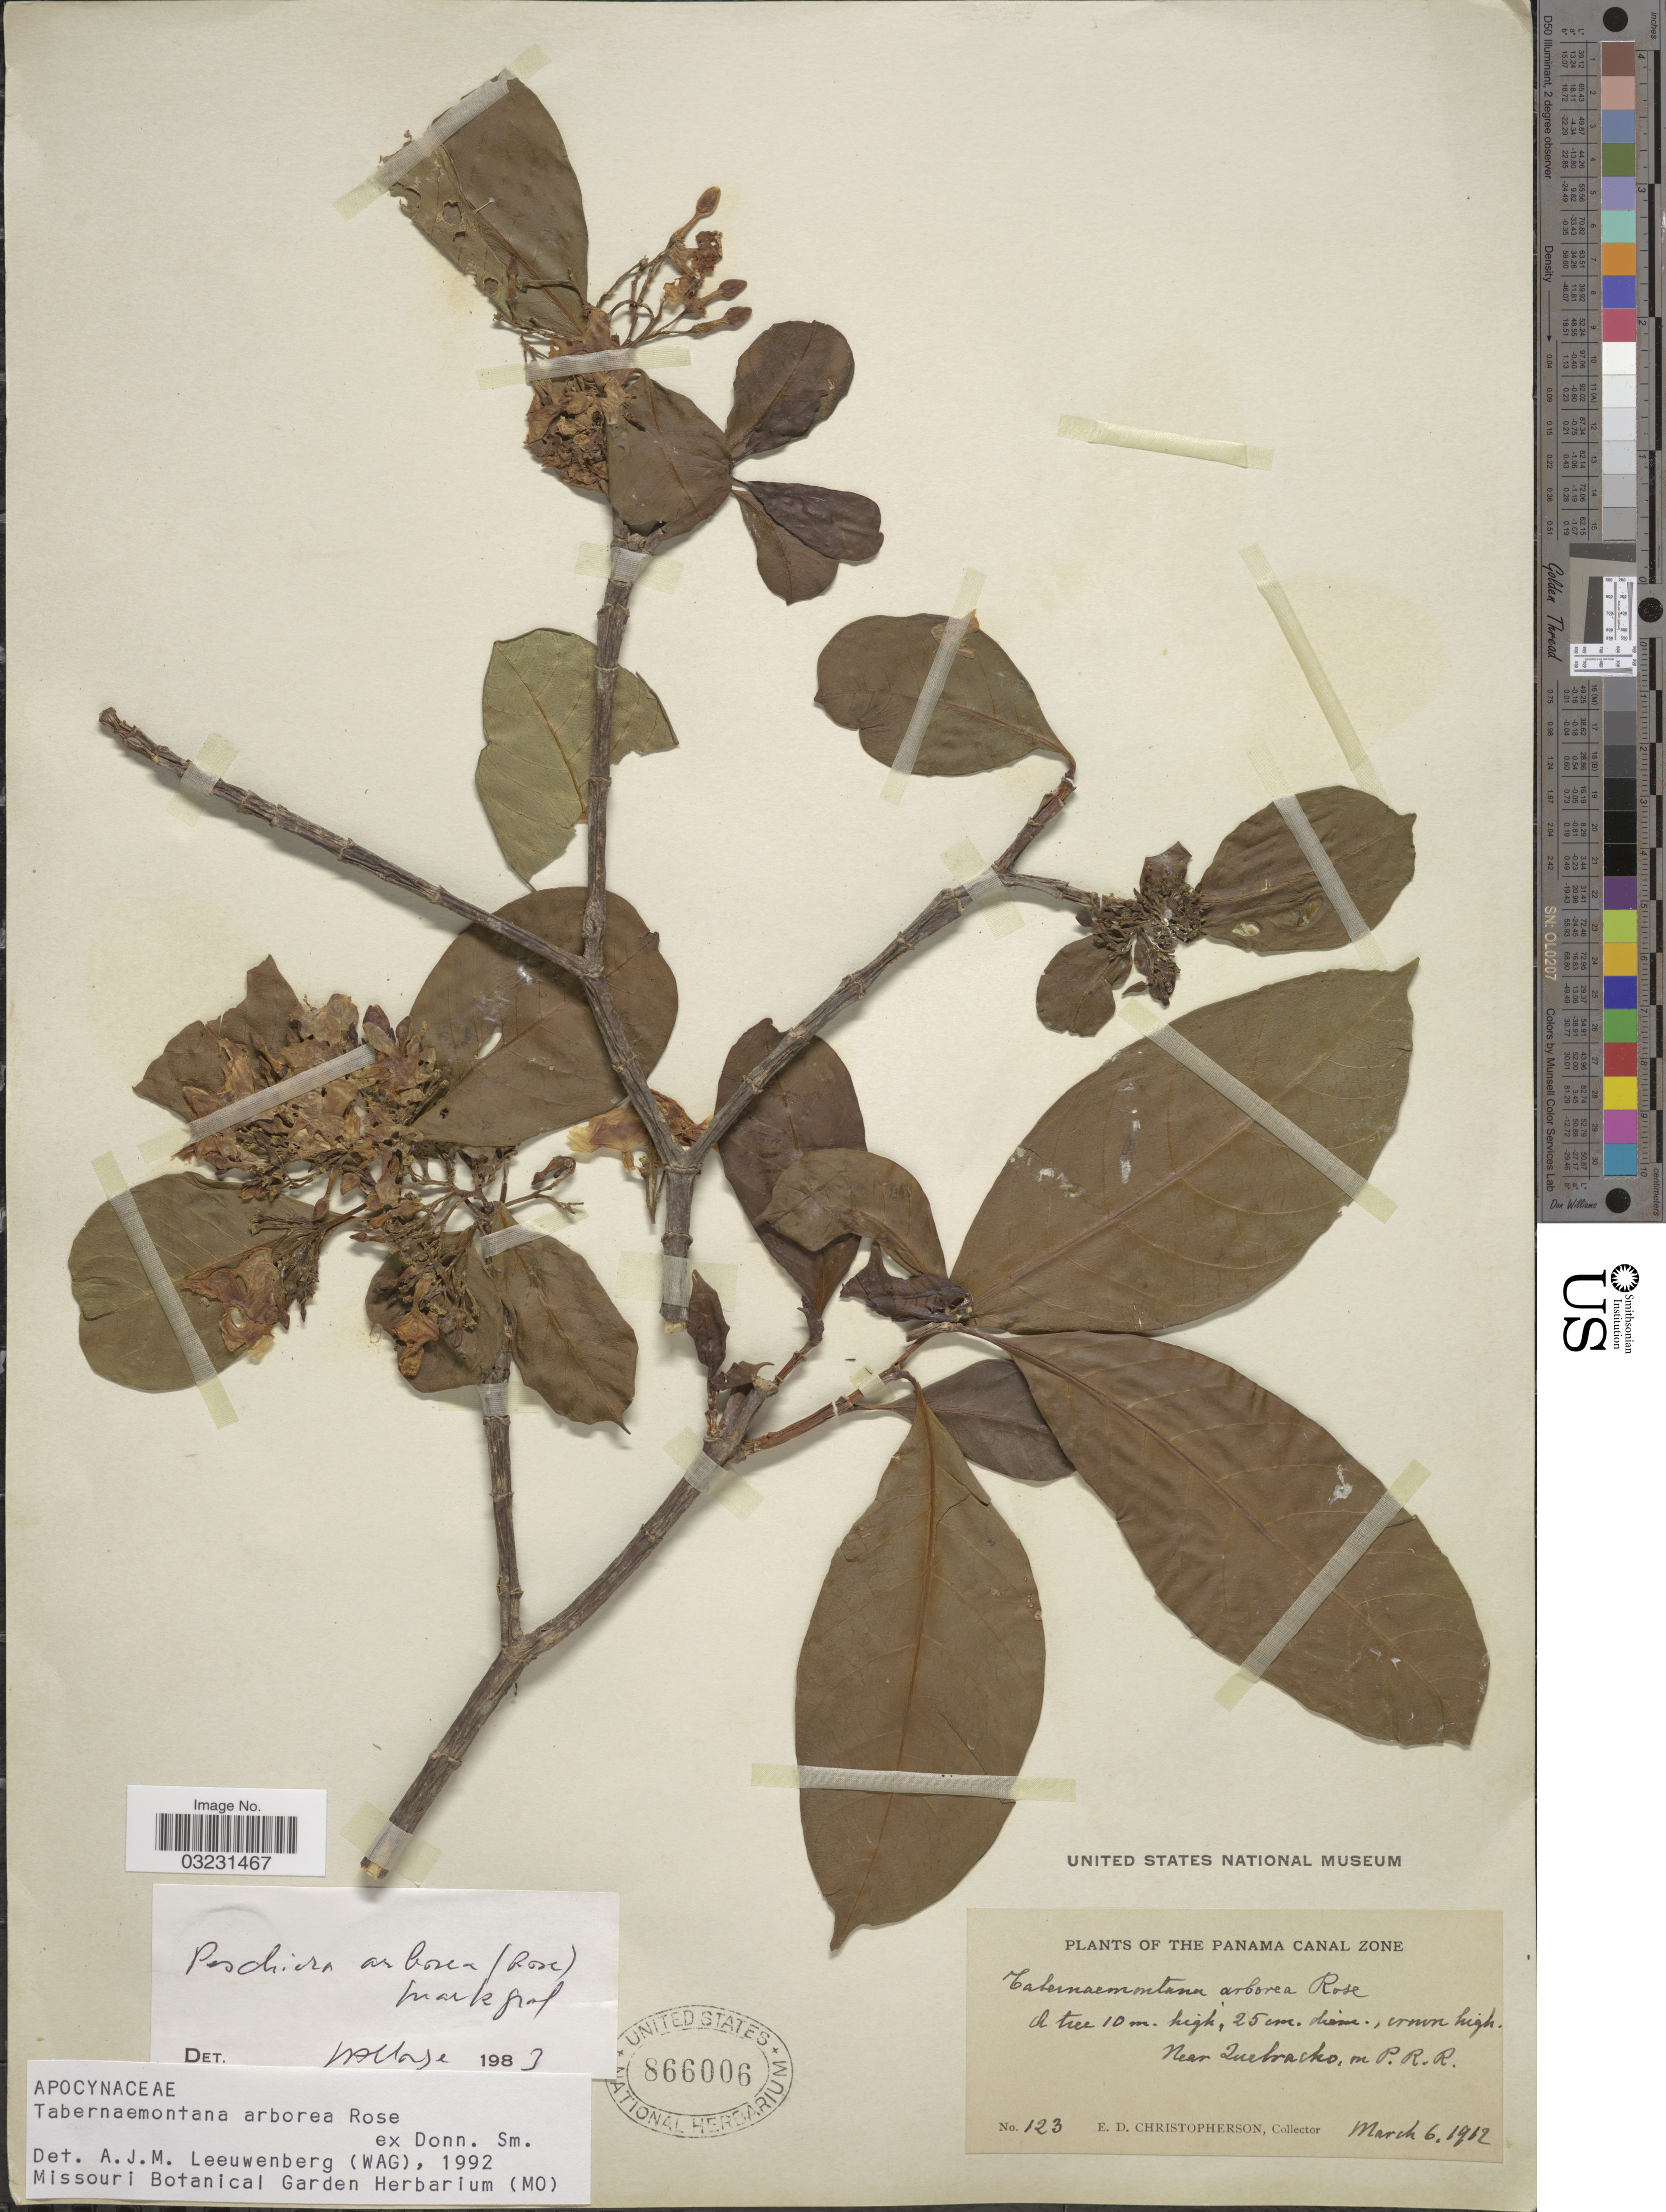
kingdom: Plantae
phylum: Tracheophyta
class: Magnoliopsida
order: Gentianales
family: Apocynaceae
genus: Tabernaemontana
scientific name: Tabernaemontana arborea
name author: Rose in Donn. Sm.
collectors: E. Christopherson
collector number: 123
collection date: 1912-03-06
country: Panama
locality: Panama Canal Zone. Near Quebracho, on P.R.R.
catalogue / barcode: US 866006